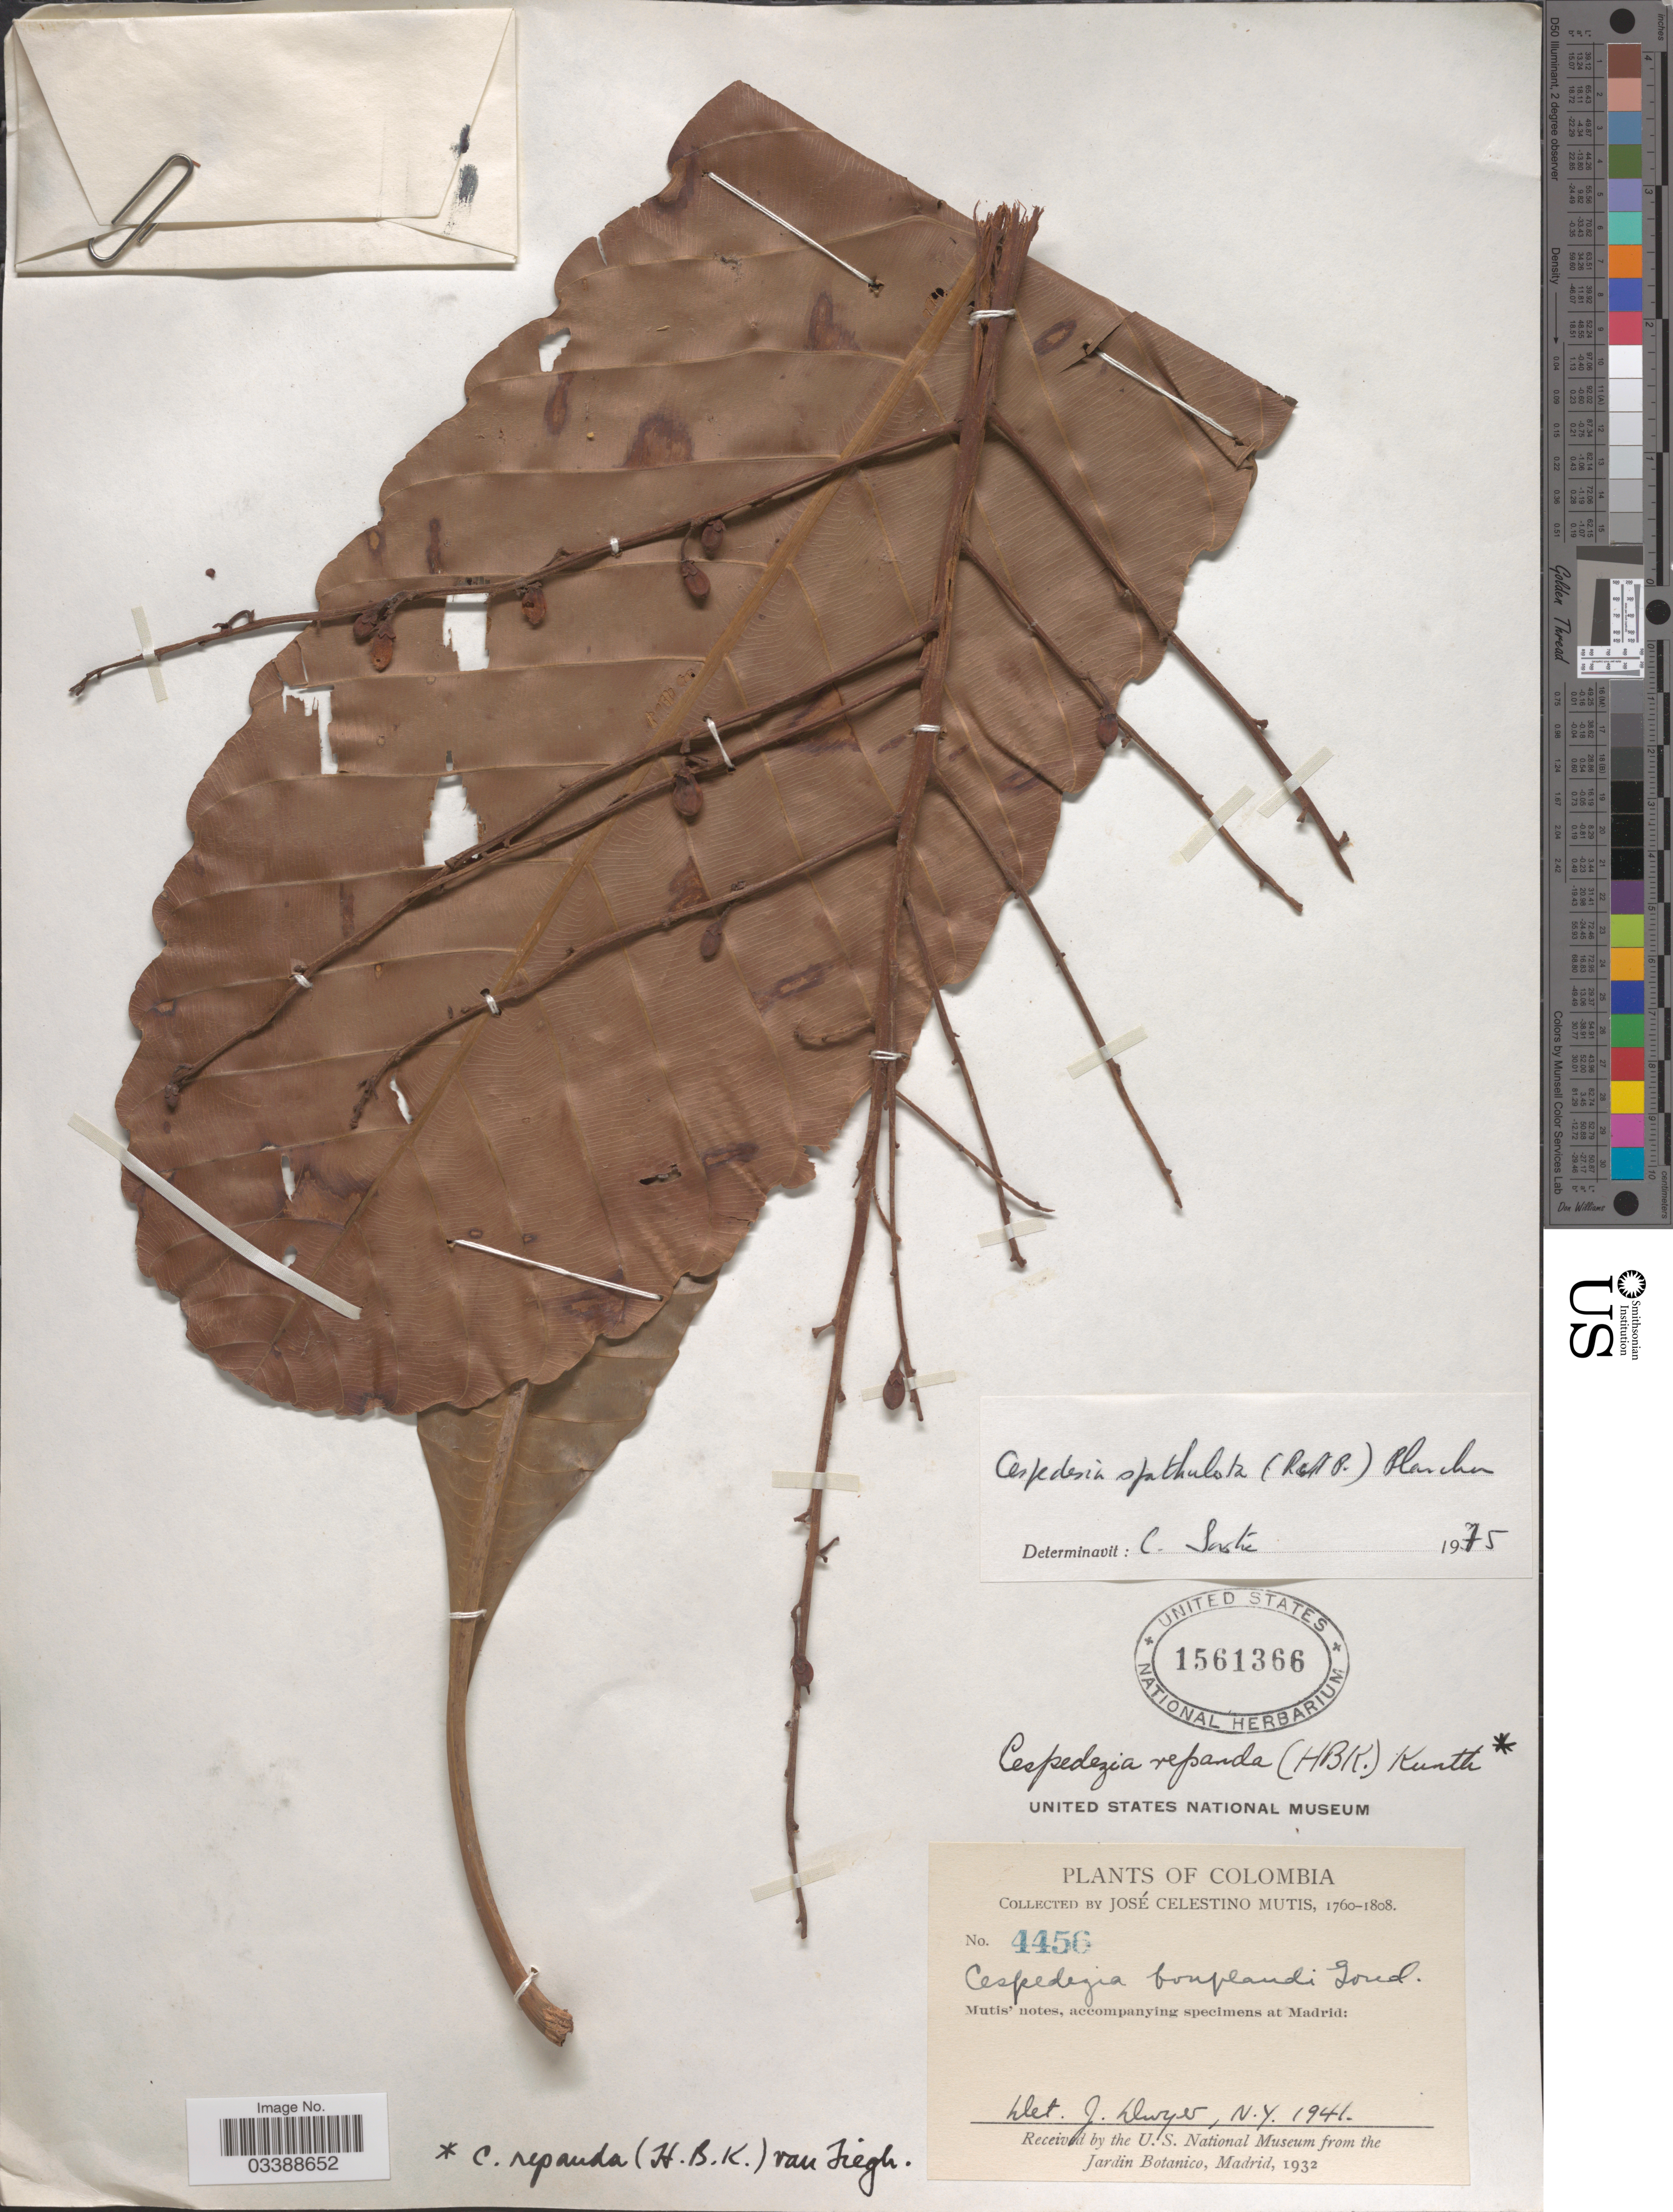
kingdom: Plantae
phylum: Tracheophyta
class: Magnoliopsida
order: Malpighiales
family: Ochnaceae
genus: Cespedesia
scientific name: Cespedesia spathulata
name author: (Ruiz & Pav.) Planch.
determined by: Sastre, C.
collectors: J. C. B. Mutis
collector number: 4456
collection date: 1760/1808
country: Colombia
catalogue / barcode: US 1561366